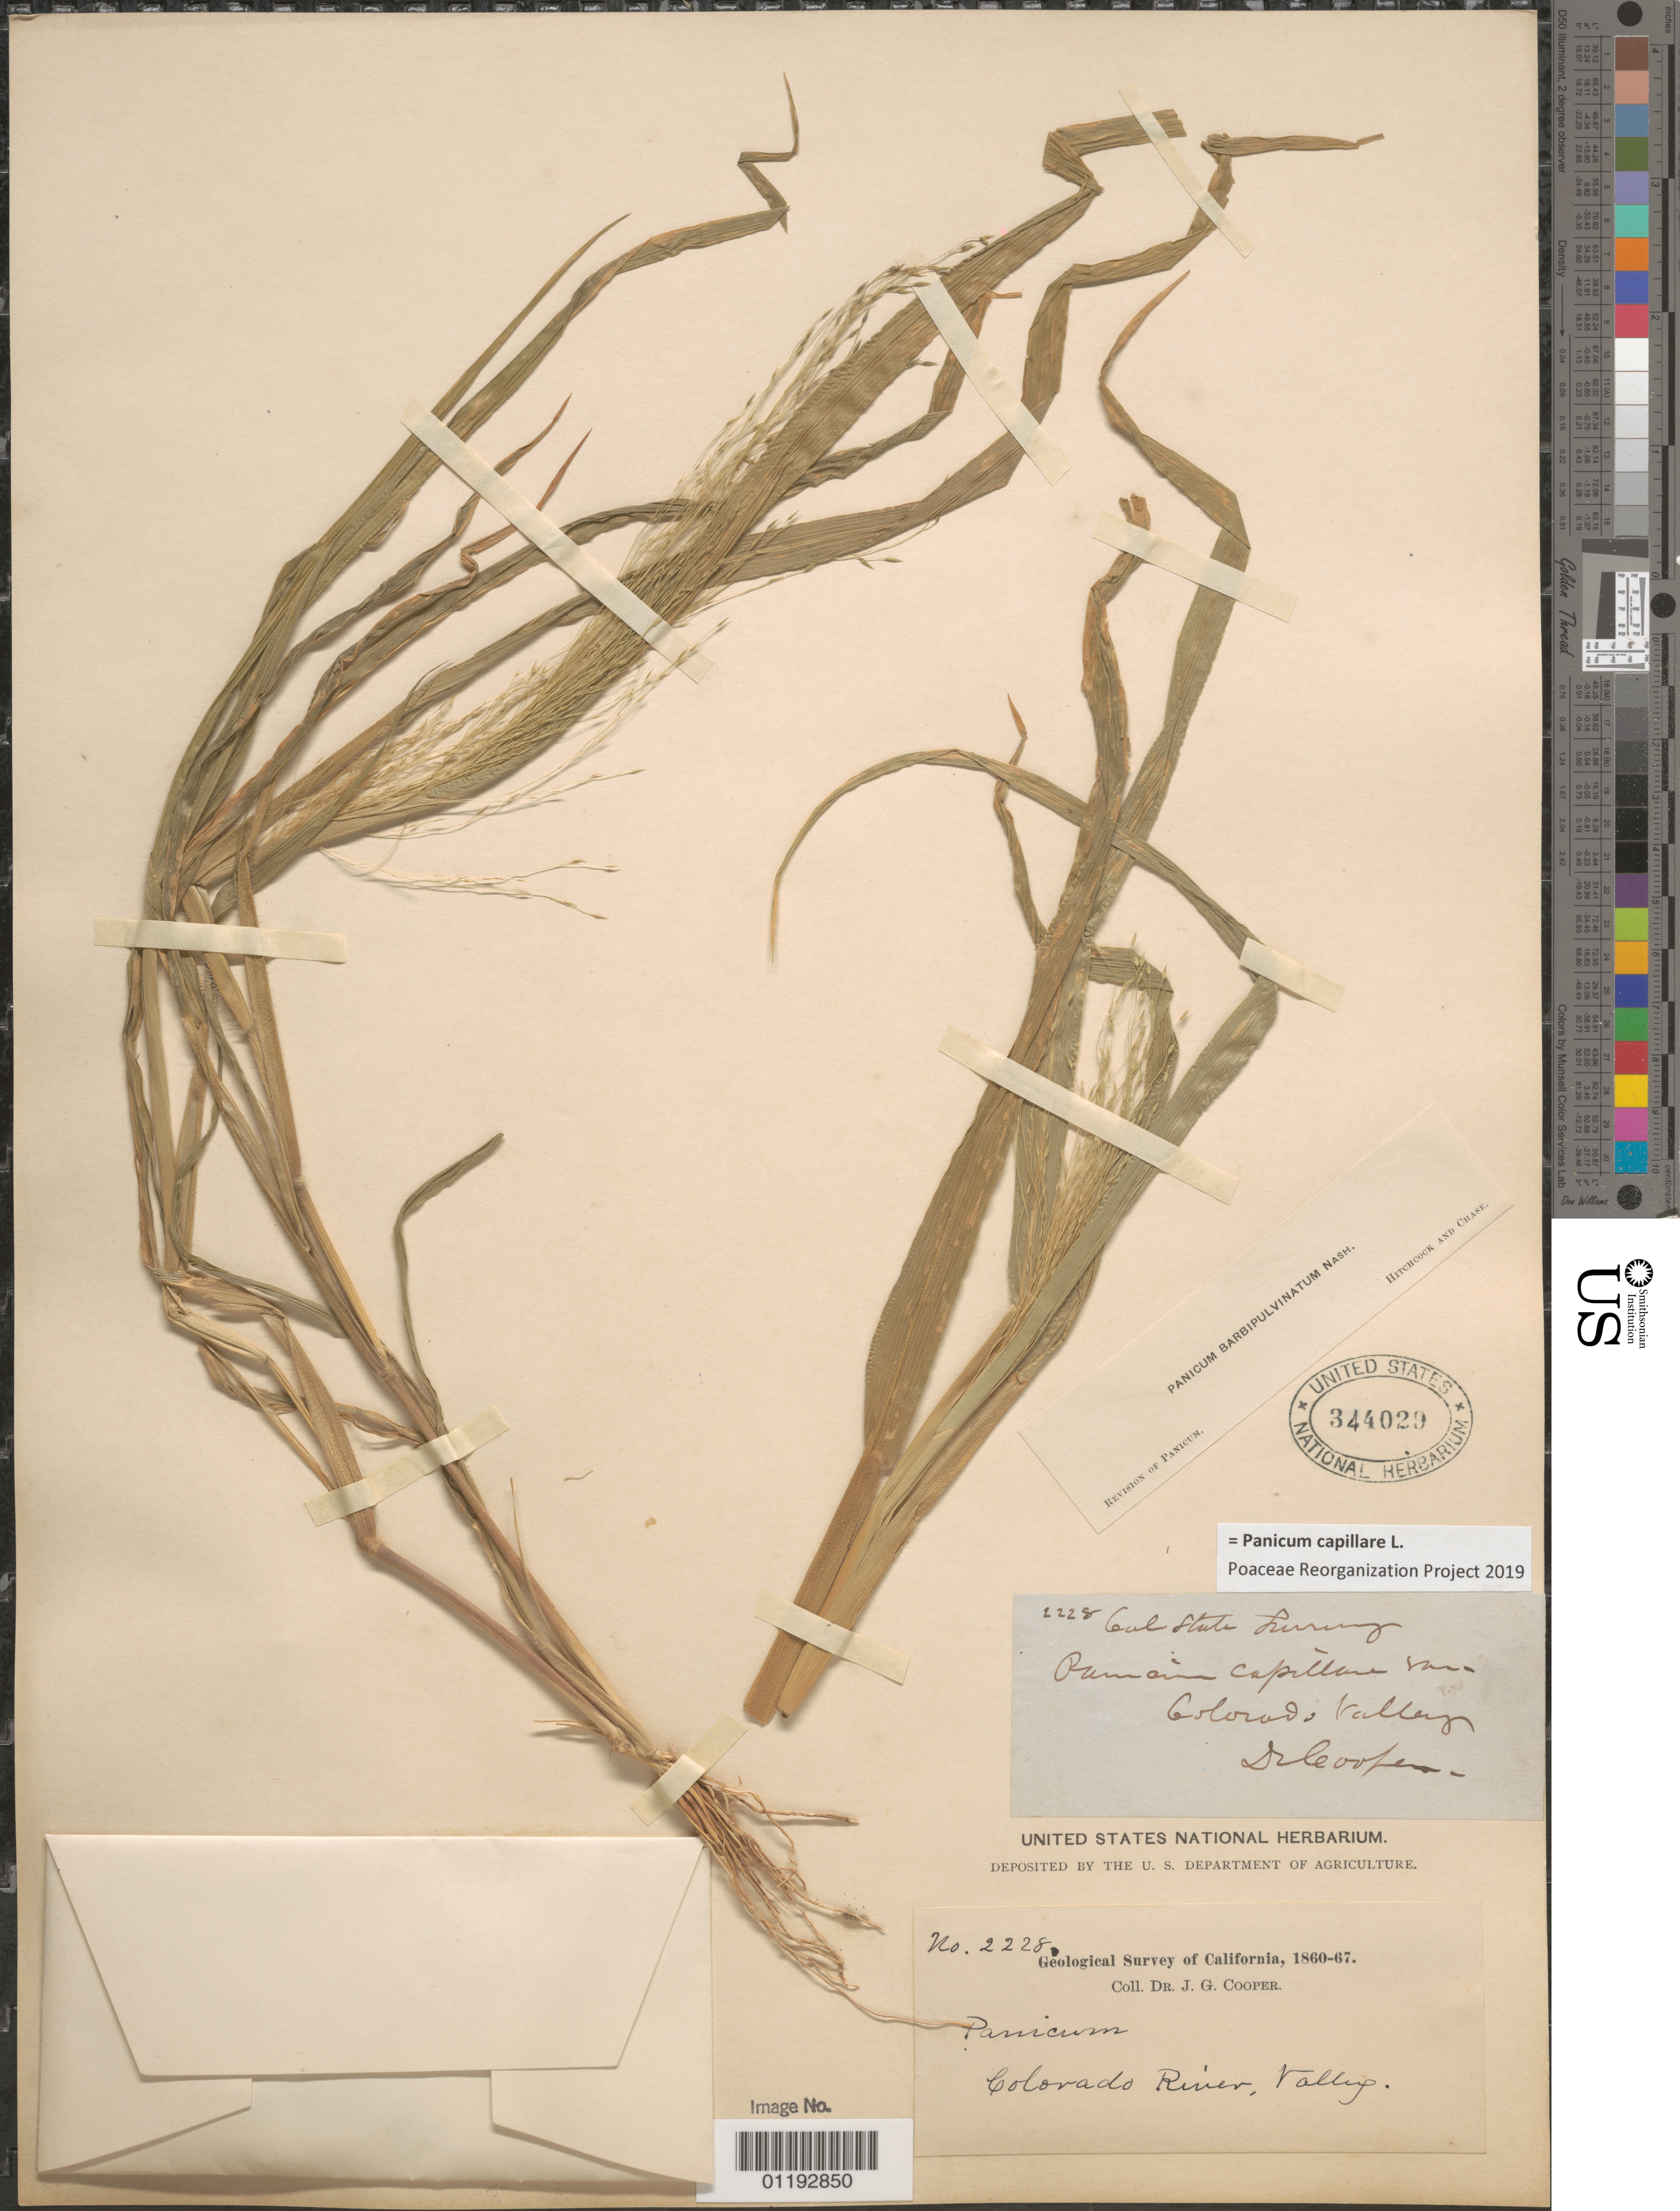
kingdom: Plantae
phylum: Tracheophyta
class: Liliopsida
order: Poales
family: Poaceae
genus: Panicum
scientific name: Panicum capillare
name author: L.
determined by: Poaceae Reorganization Project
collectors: J. G. Cooper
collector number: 2228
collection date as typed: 1860 to -- --- 1867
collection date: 1860/1867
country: United States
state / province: California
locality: Colorado River Valley.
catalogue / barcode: US 344029